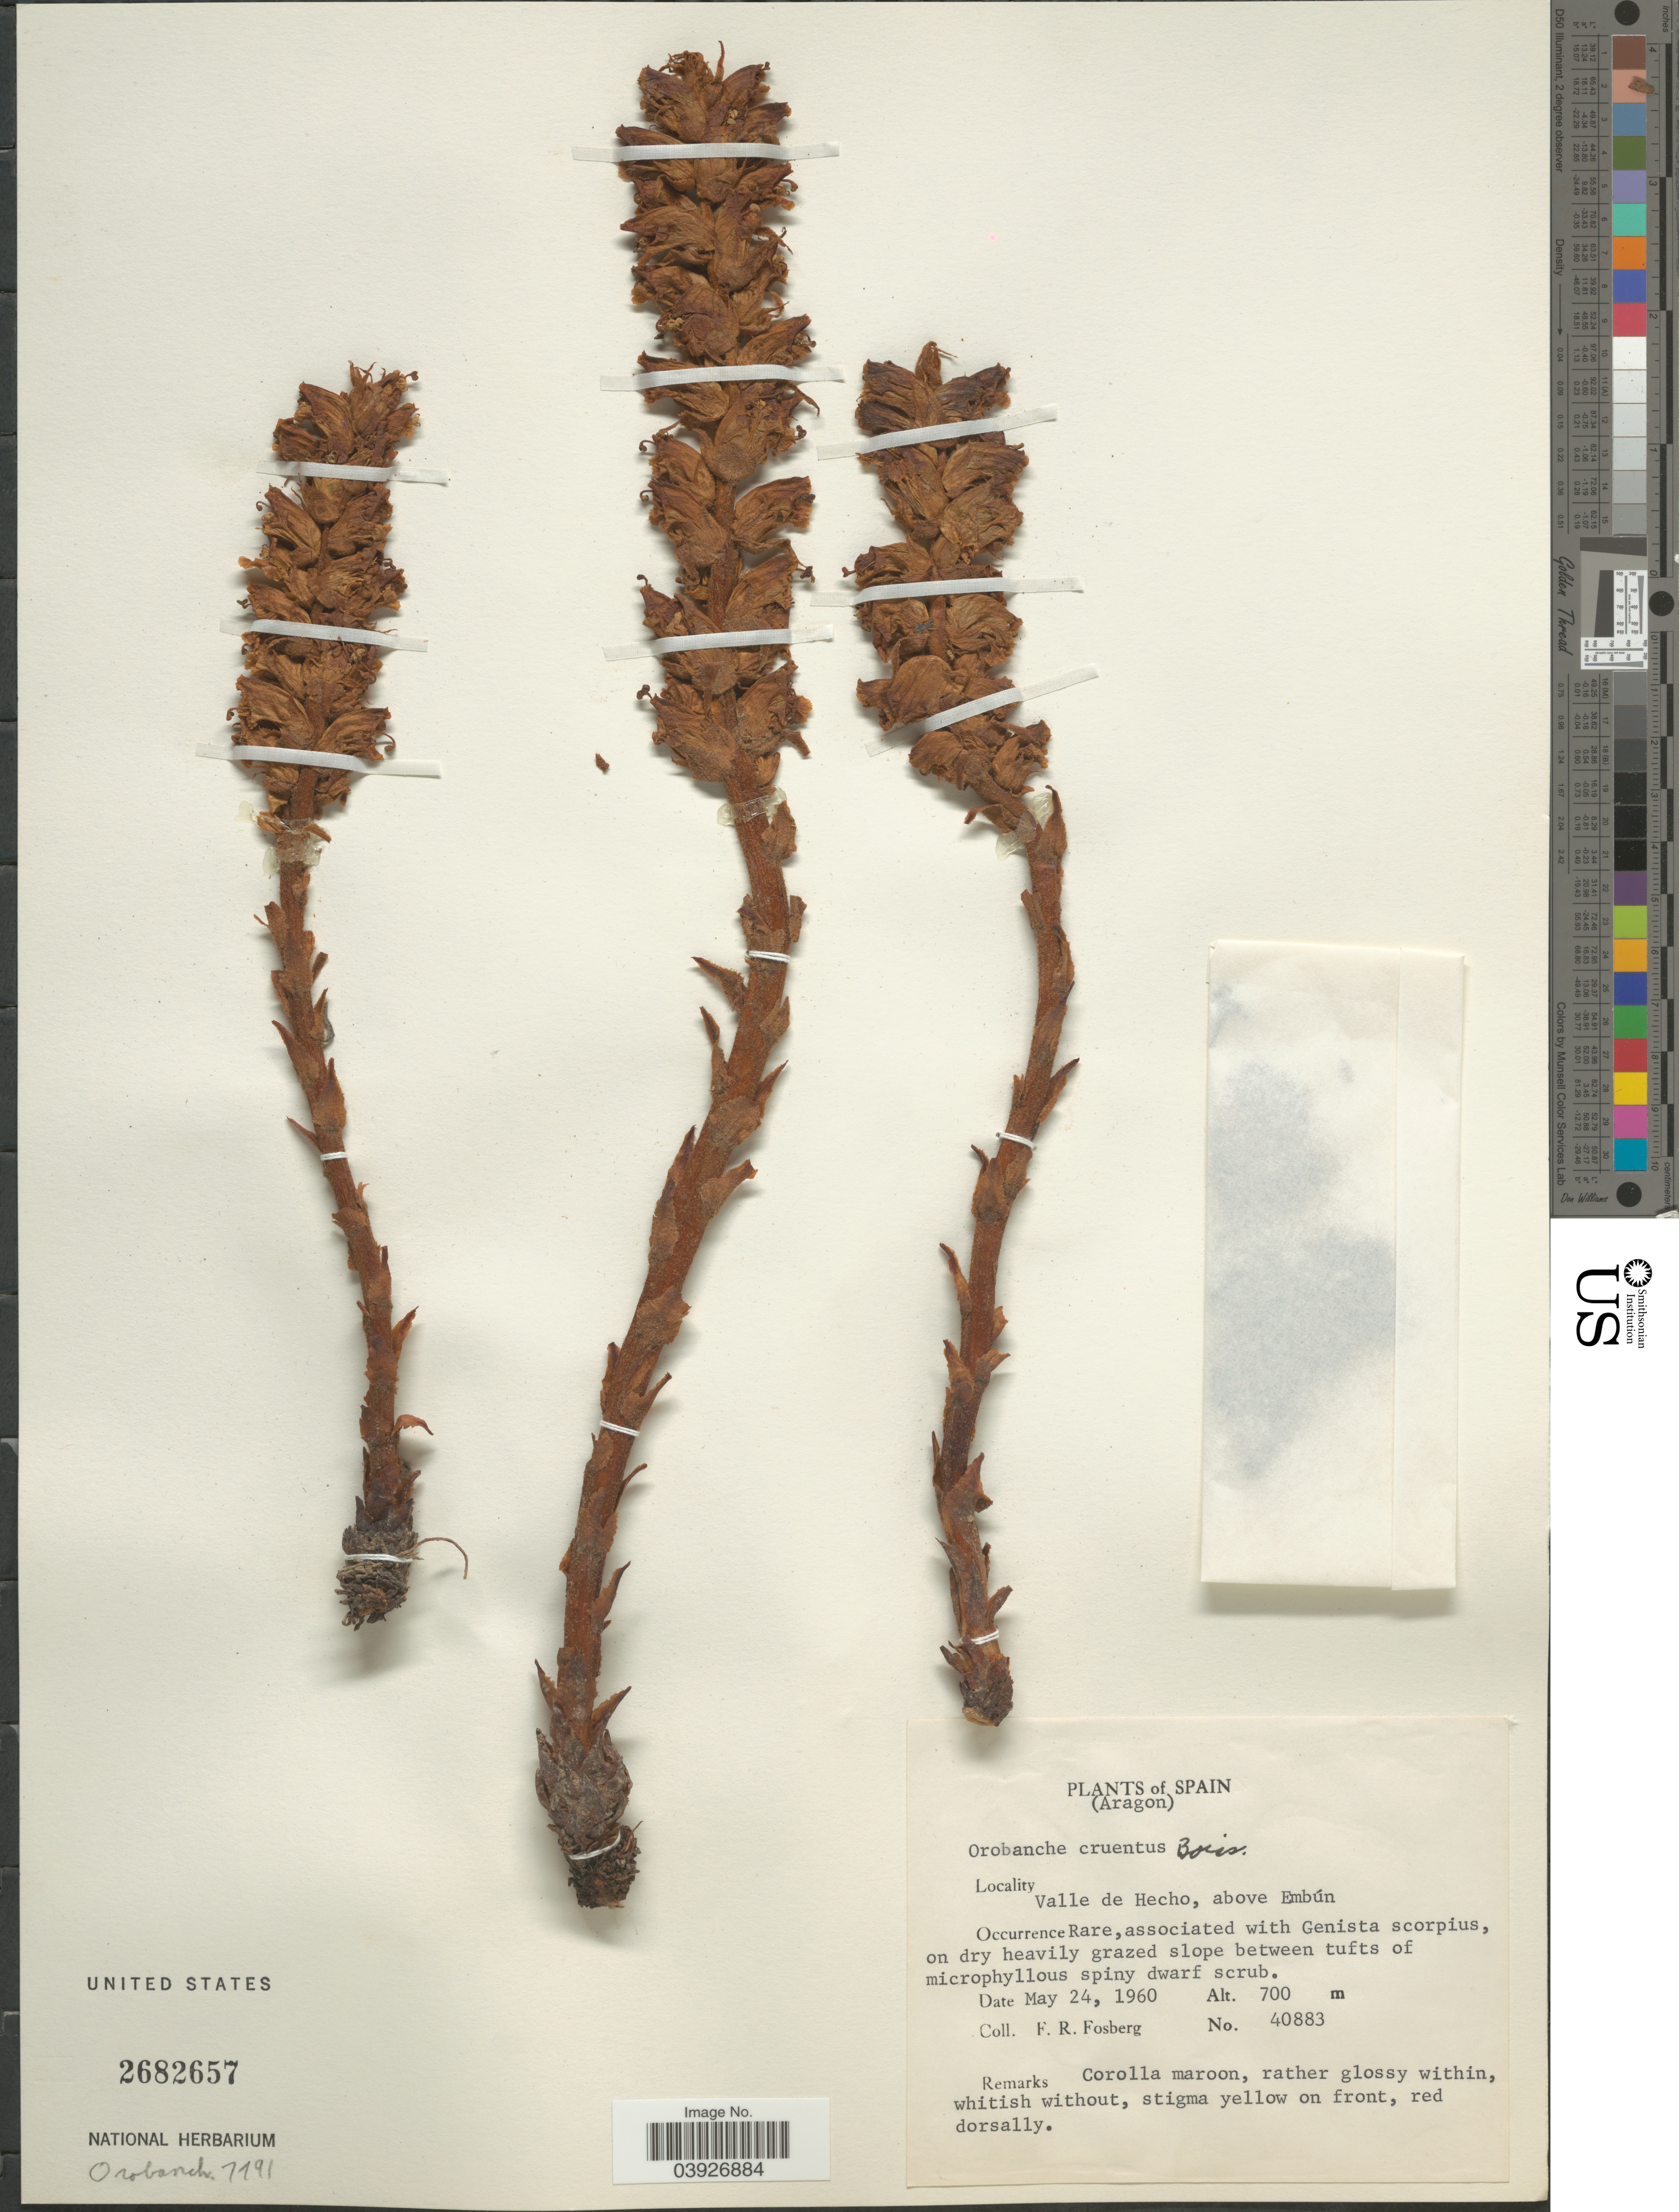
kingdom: Plantae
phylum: Tracheophyta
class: Magnoliopsida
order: Lamiales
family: Orobanchaceae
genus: Orobanche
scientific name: Orobanche cruenta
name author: Bertol.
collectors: F. R. Fosberg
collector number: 40883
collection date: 1960-05-24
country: Spain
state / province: Aragón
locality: Valle de Hecho, above Embún.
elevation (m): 700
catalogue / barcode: US 2682657